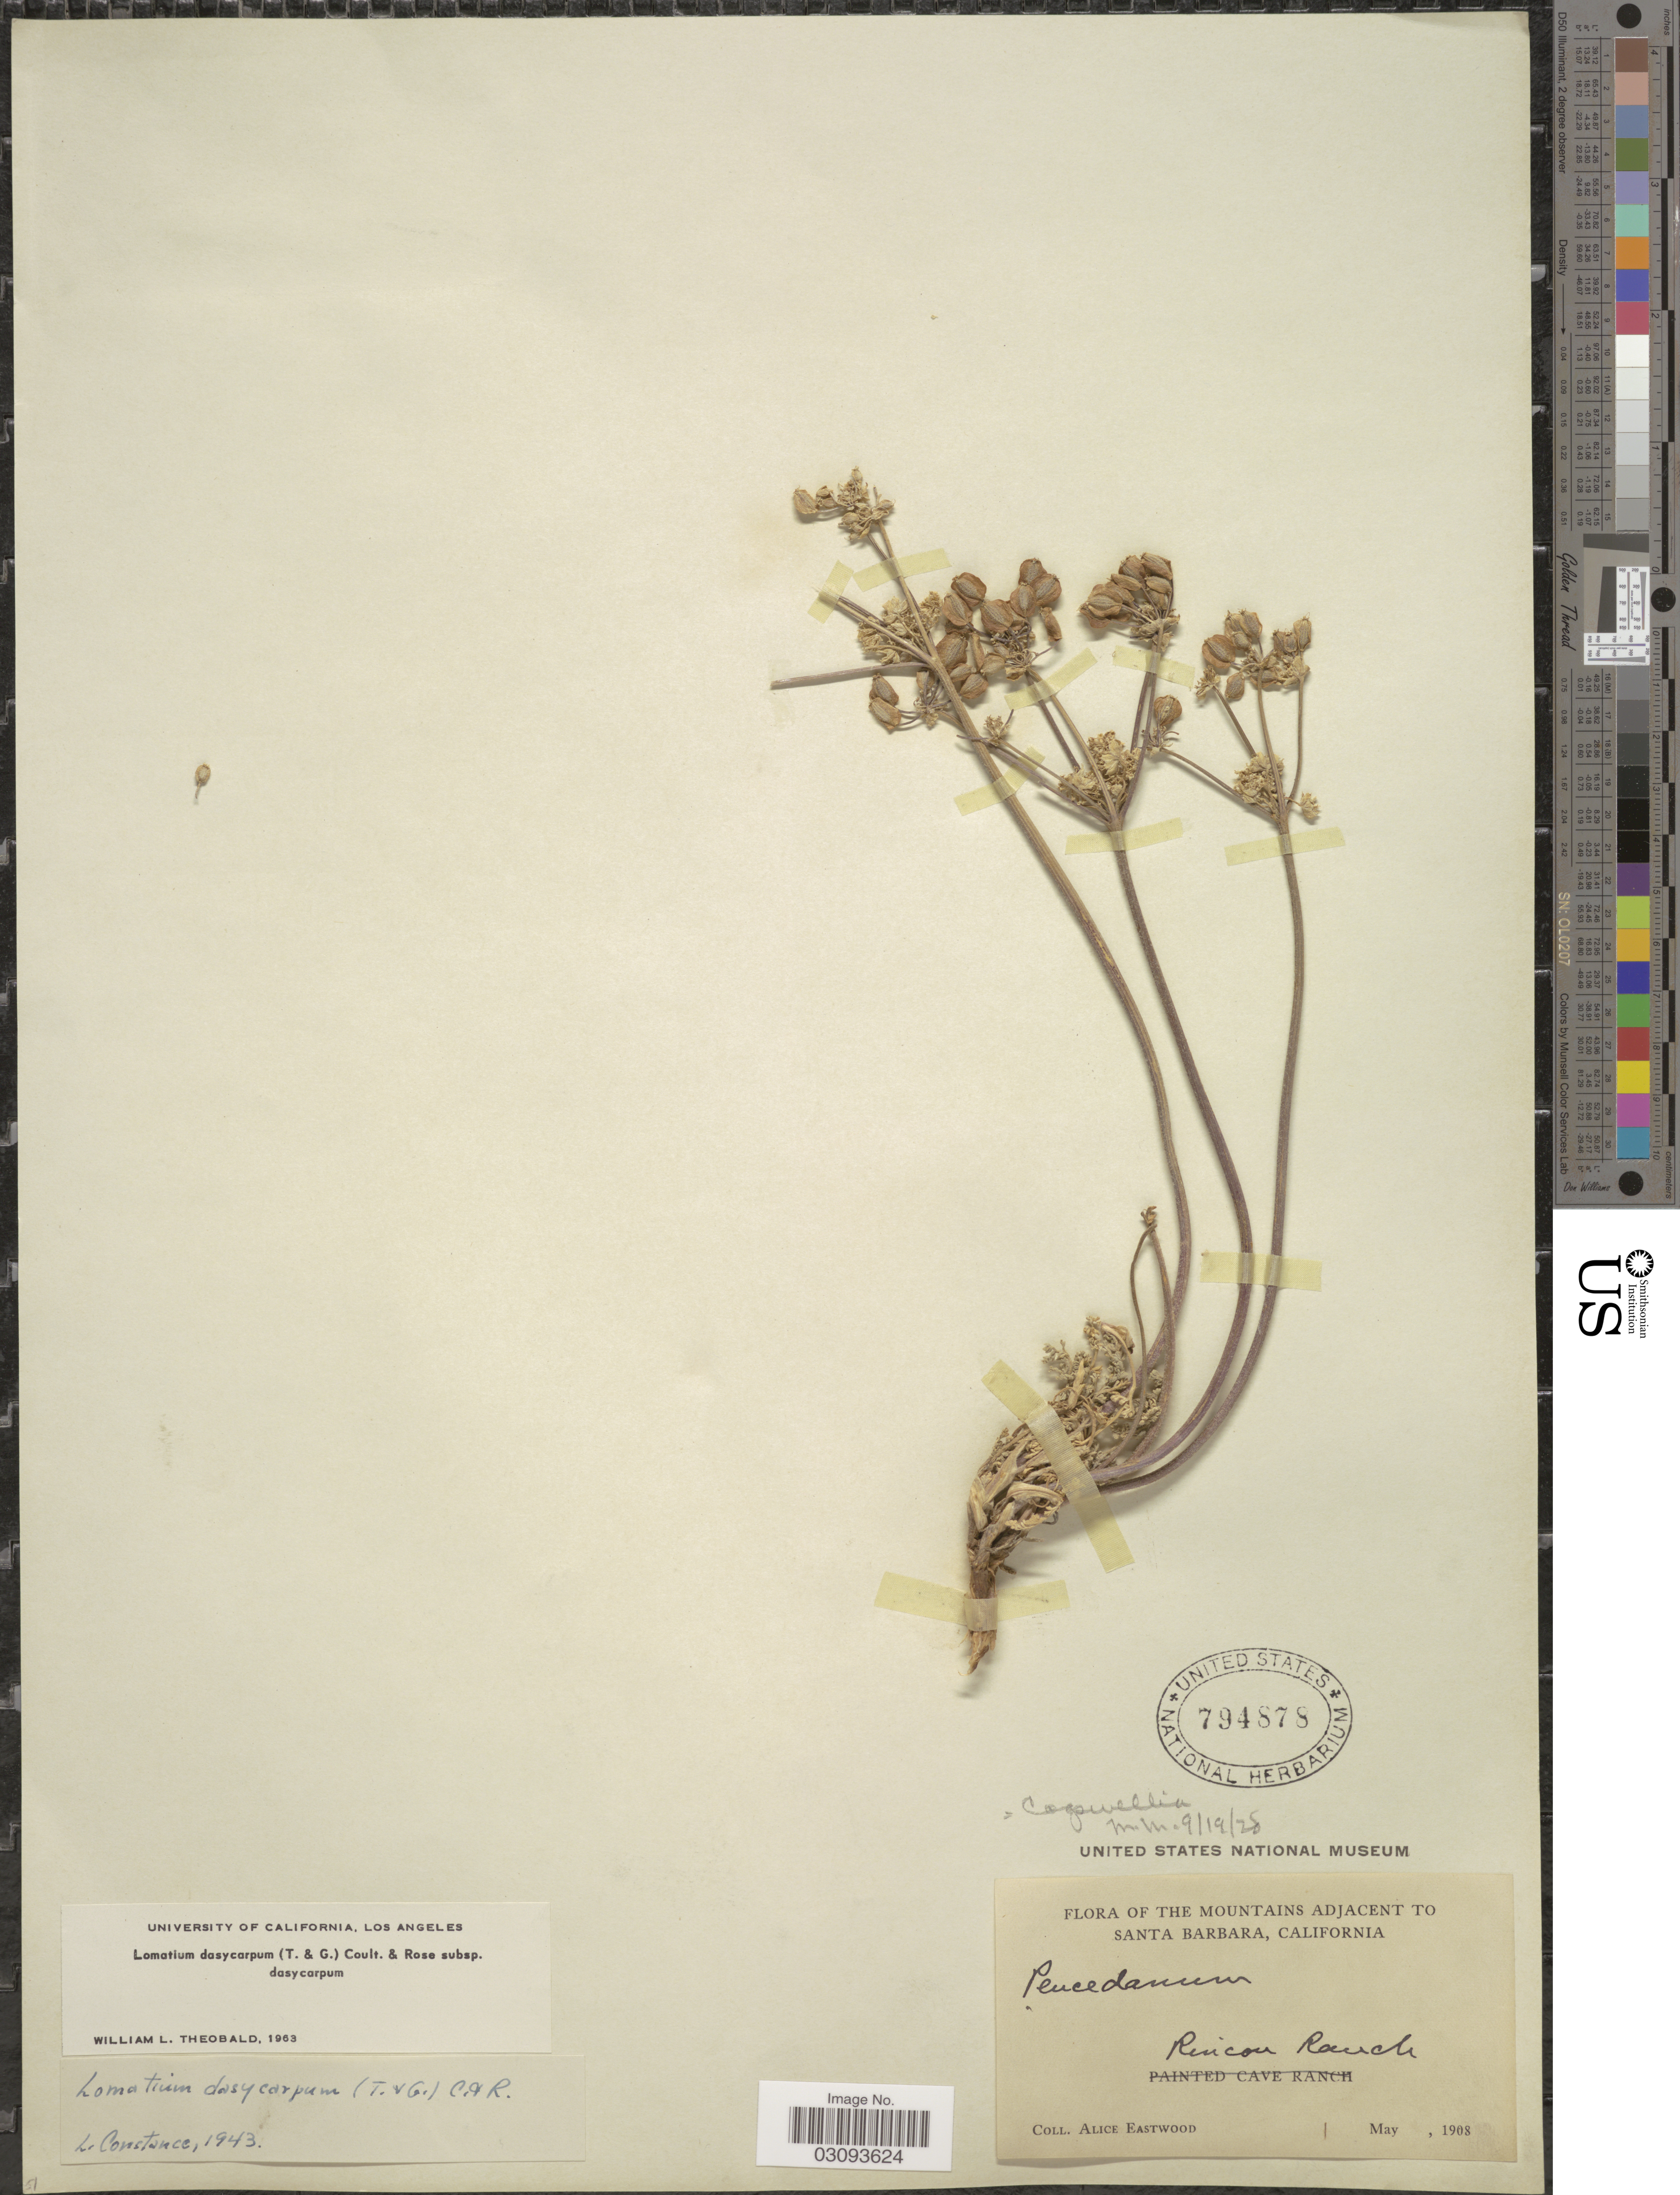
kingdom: Plantae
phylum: Tracheophyta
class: Magnoliopsida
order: Apiales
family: Apiaceae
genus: Lomatium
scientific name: Lomatium dasycarpum subsp. dasycarpum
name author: (Torr.) J.M. Coult. & Rose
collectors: A. Eastwood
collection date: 1908-05-01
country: United States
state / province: California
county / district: Santa Barbara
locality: Mountains adjacent to Santa Barbara. Rincon Ranch.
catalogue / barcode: US 784878